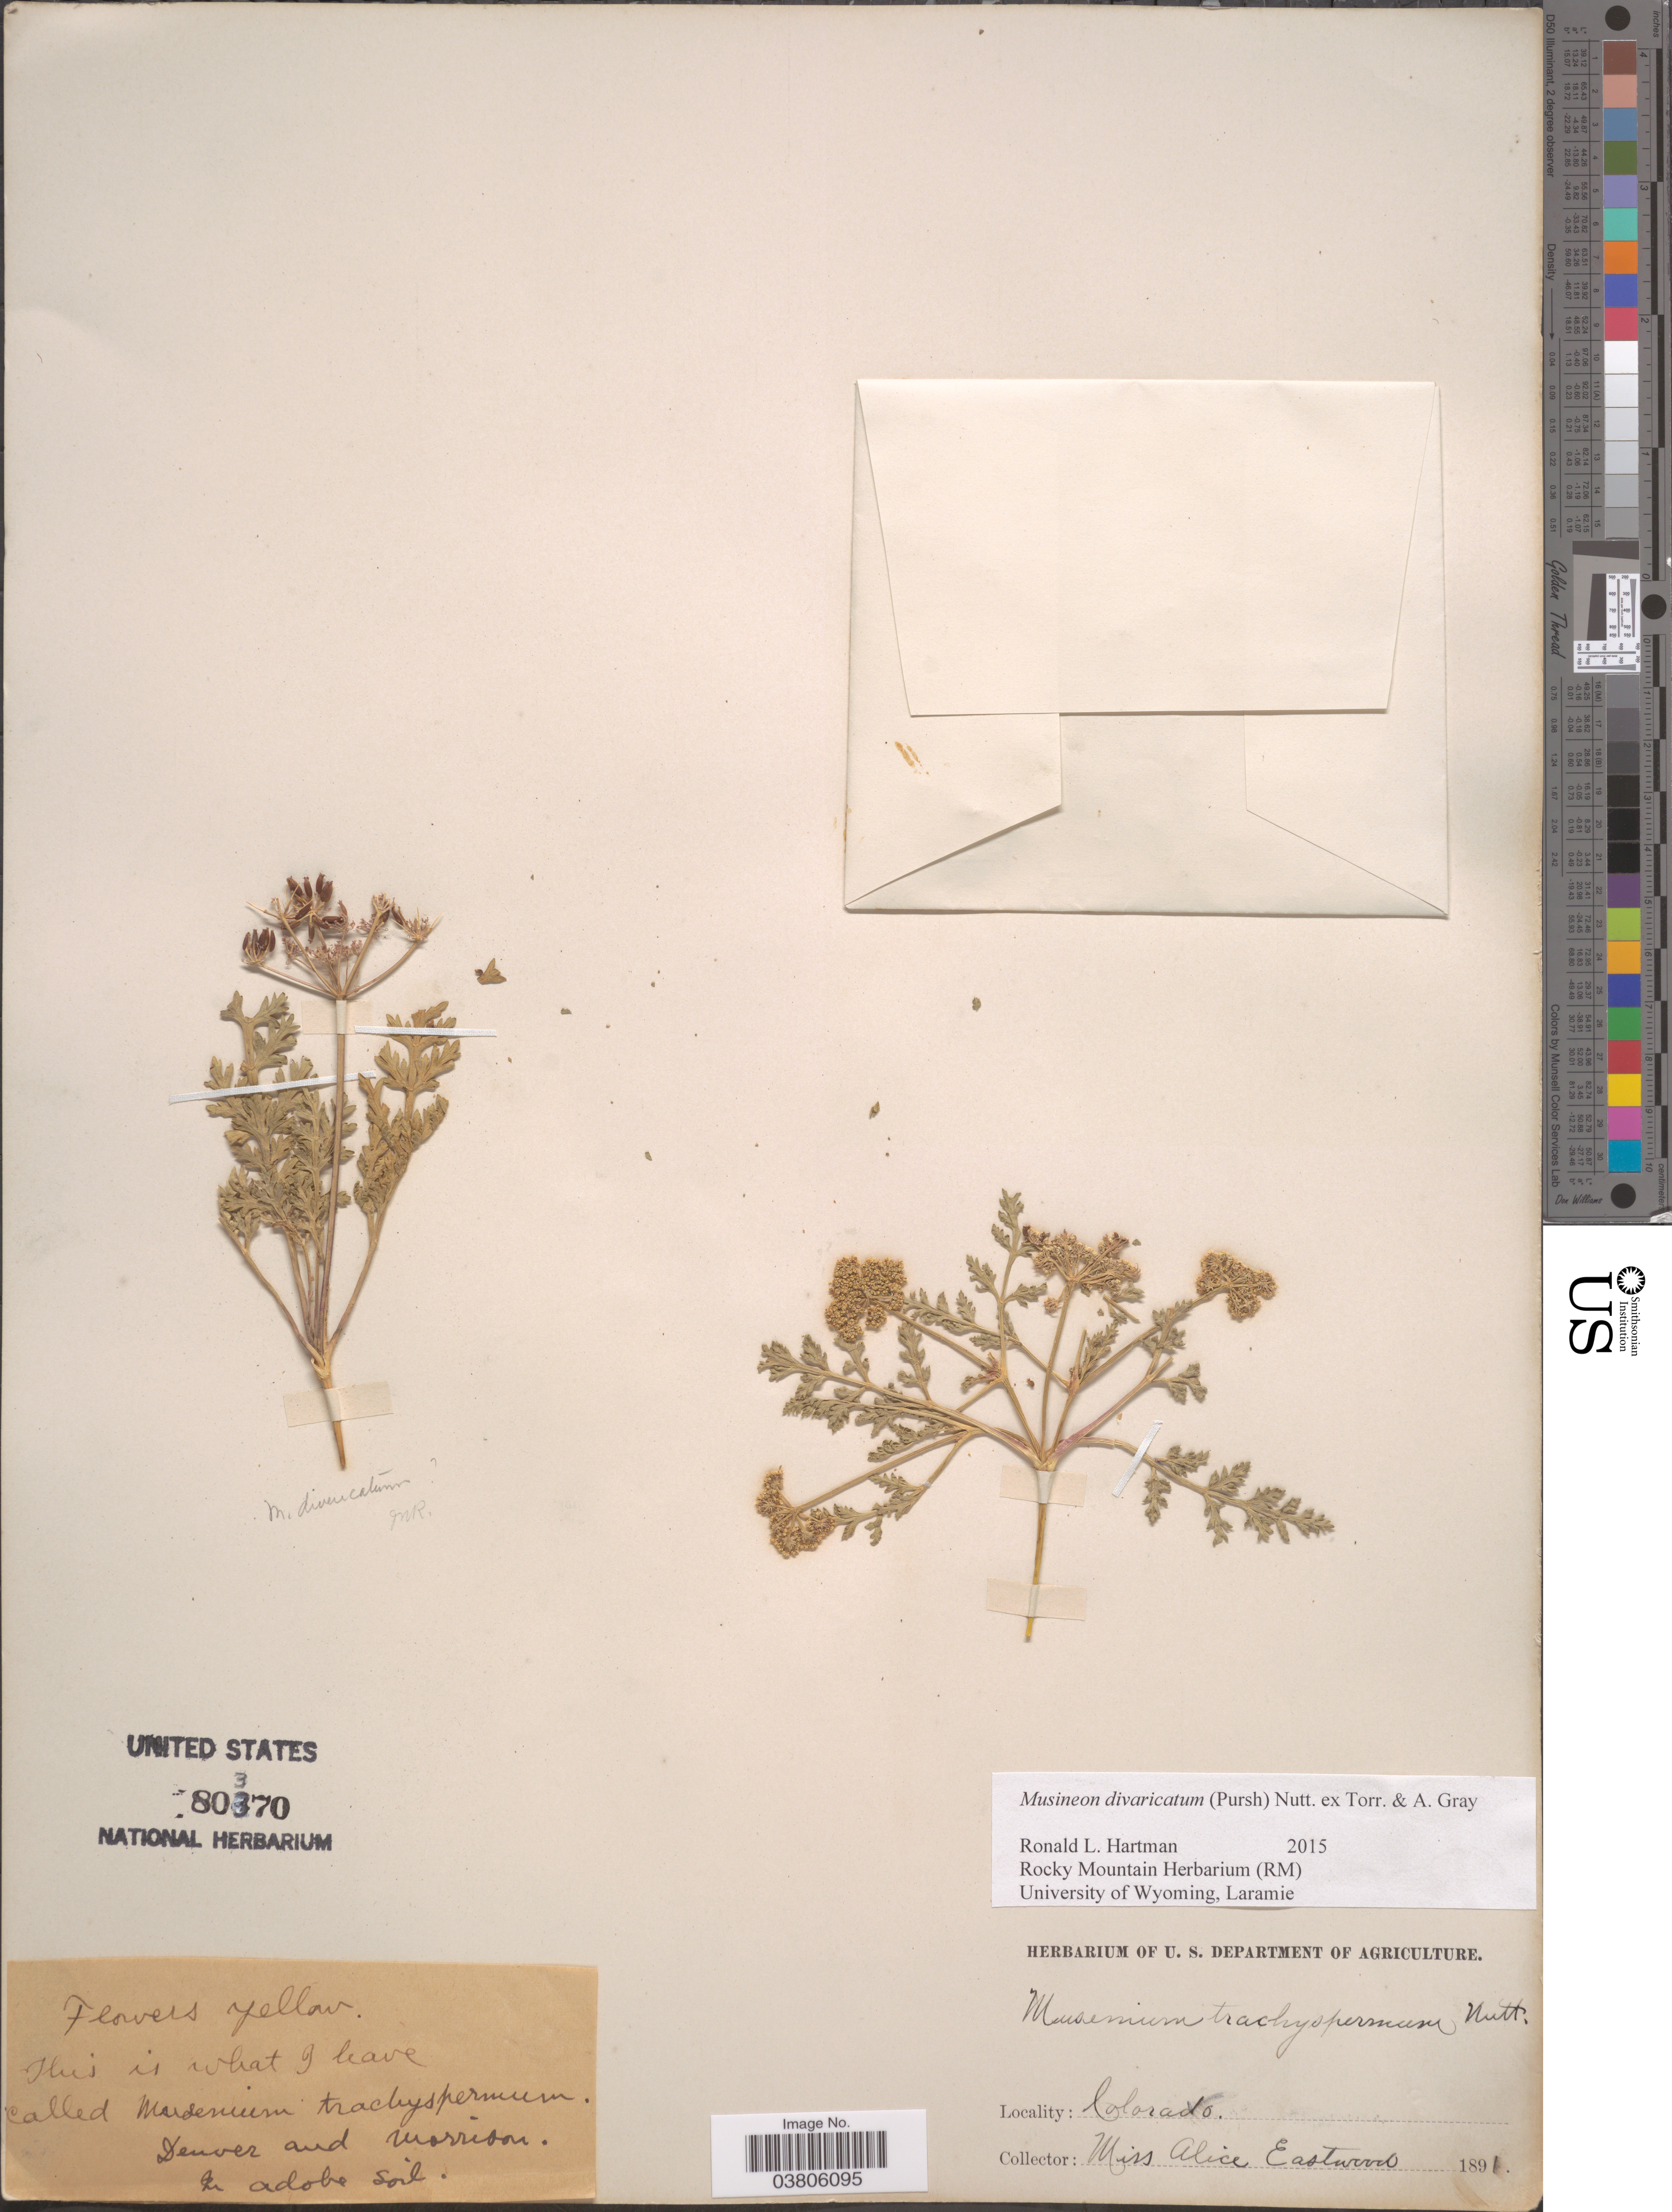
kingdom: Plantae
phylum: Tracheophyta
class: Magnoliopsida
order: Apiales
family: Apiaceae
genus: Musineon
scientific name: Musineon divaricatum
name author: (Pursh) Nutt.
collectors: A. Eastwood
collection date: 1891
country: United States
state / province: Colorado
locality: Denver and Morrison.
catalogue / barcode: US 80370